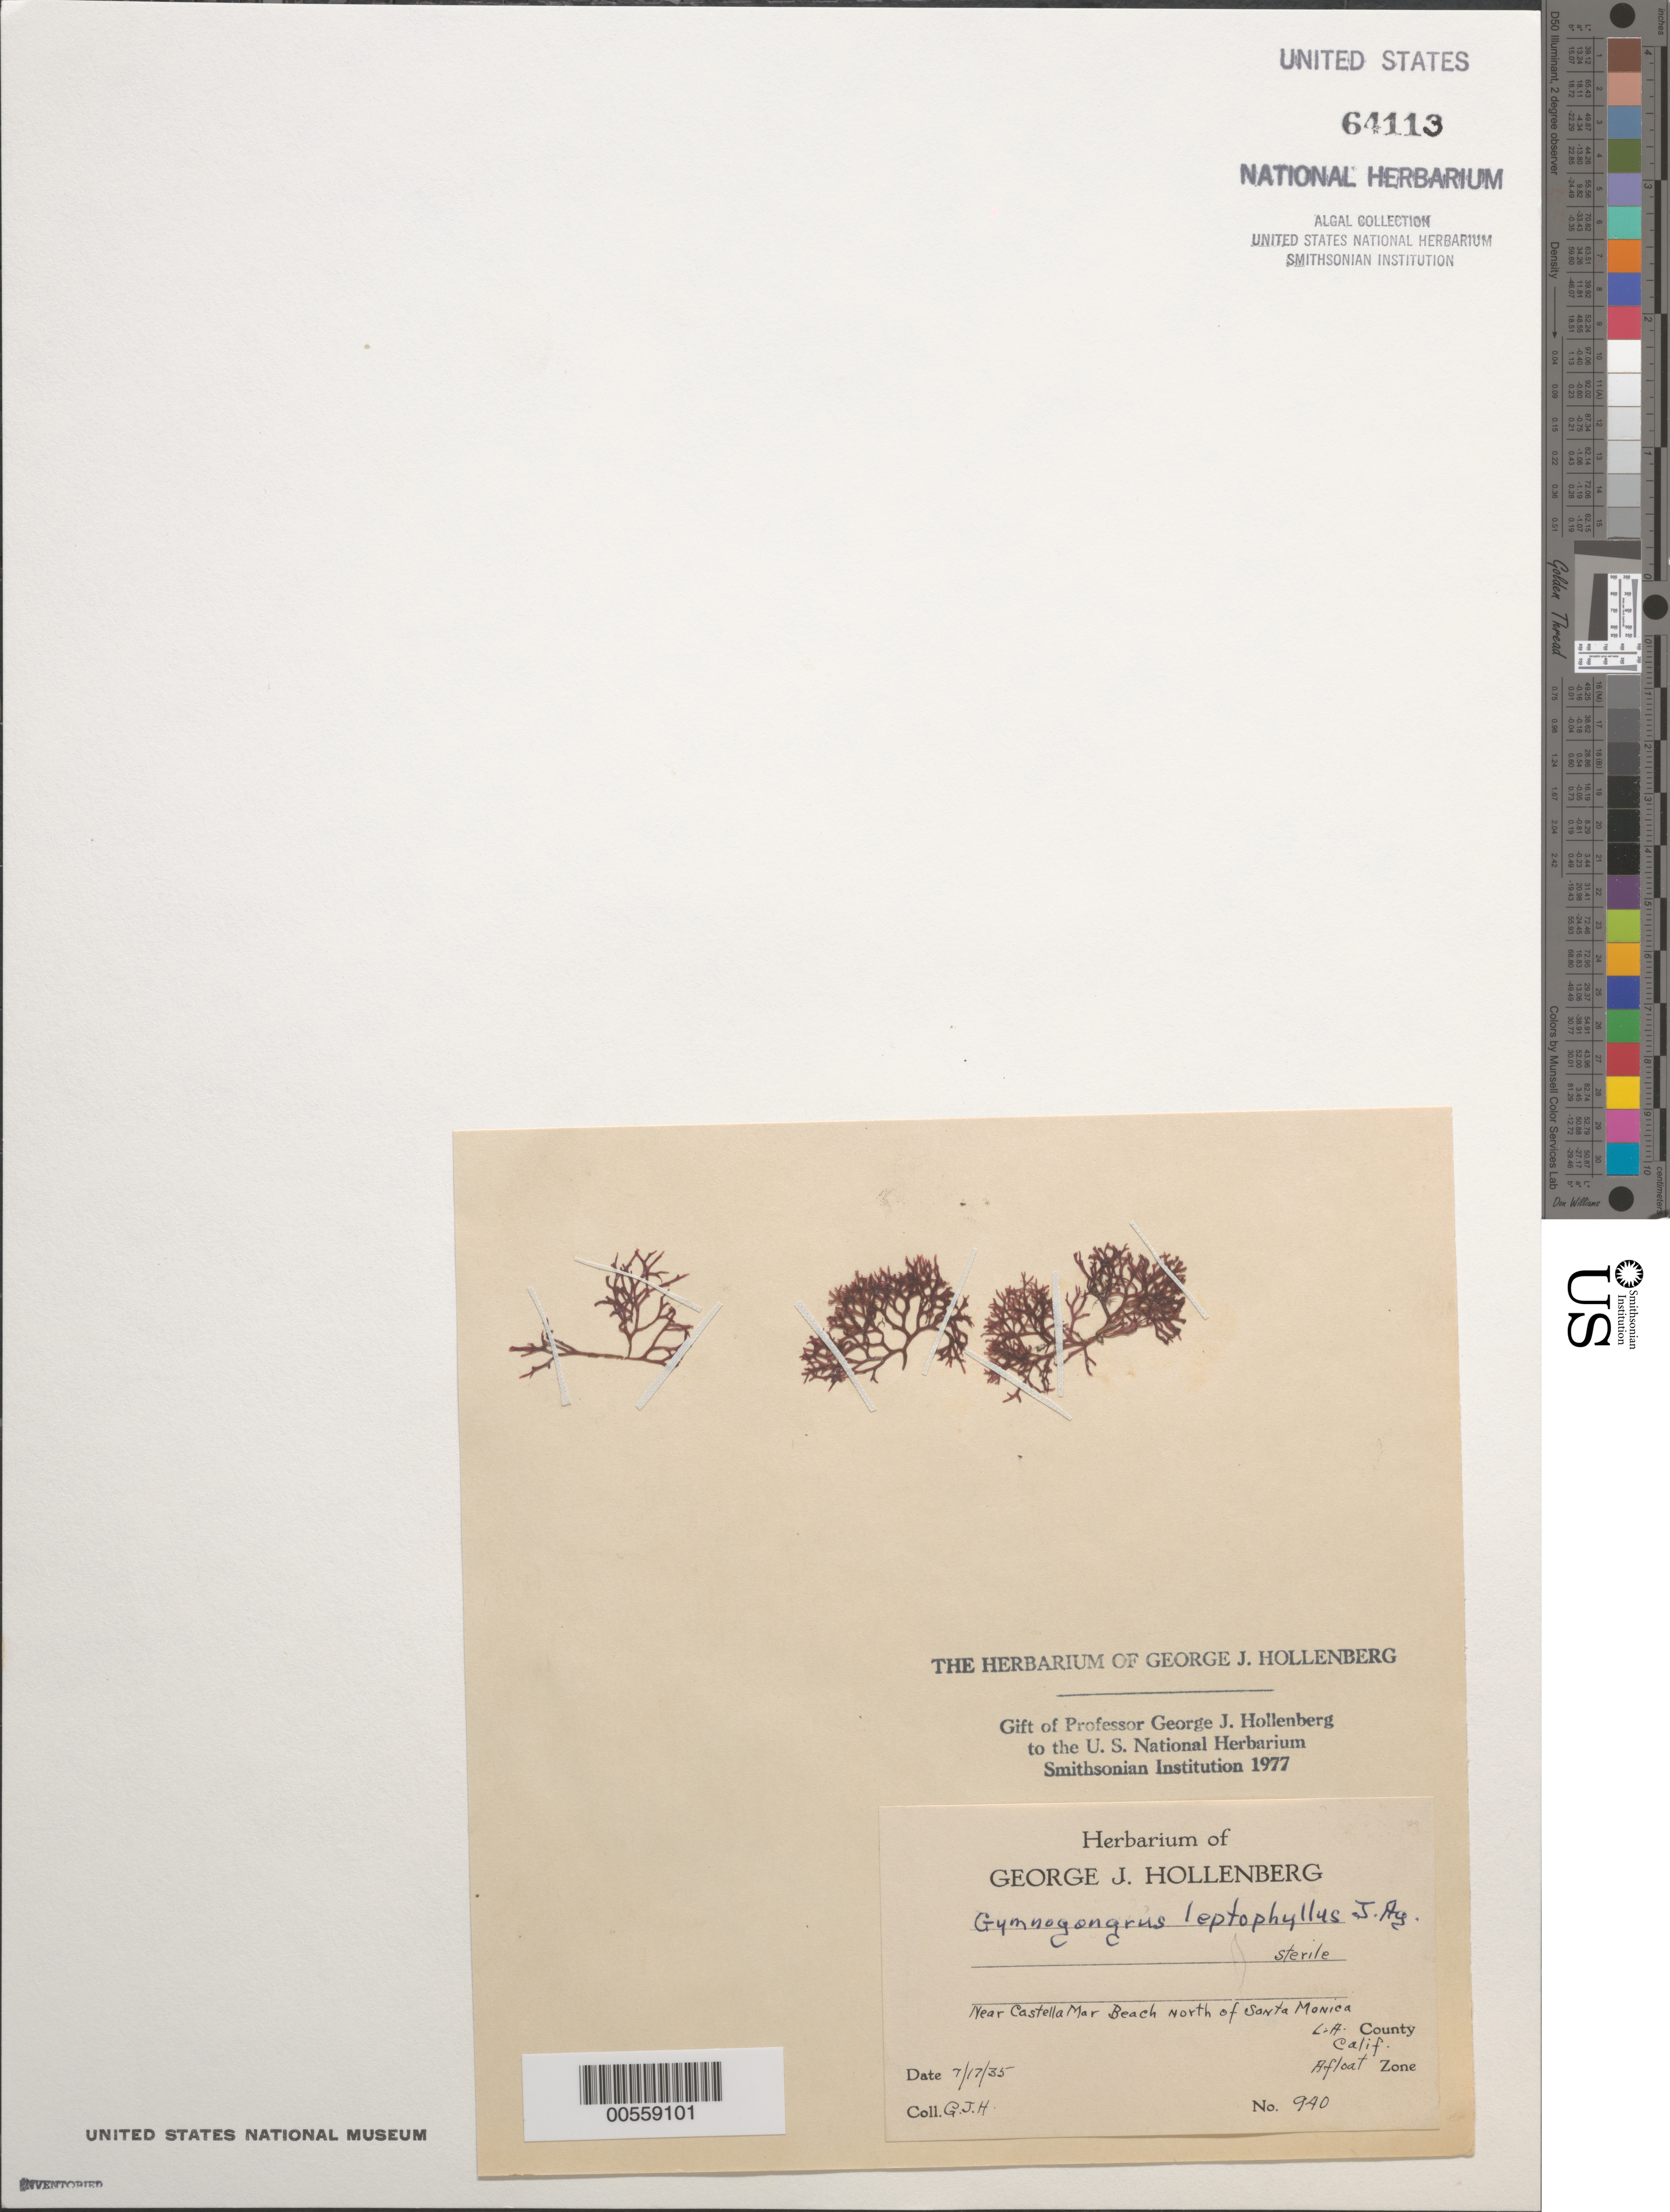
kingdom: Plantae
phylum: Rhodophyta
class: Florideophyceae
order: Gigartinales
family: Phyllophoraceae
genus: Besa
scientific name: Besa leptophylla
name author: (J. Agardh) M.S.Calderon & K.A. Miller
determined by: Algae name updating Project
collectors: G. Hollenberg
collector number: GJH 940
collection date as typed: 17 Jul 1935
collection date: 1935-07-17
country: United States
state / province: California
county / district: Los Angeles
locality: Near Castle Mar Beach, north of Santa Monica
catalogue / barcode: US 64113